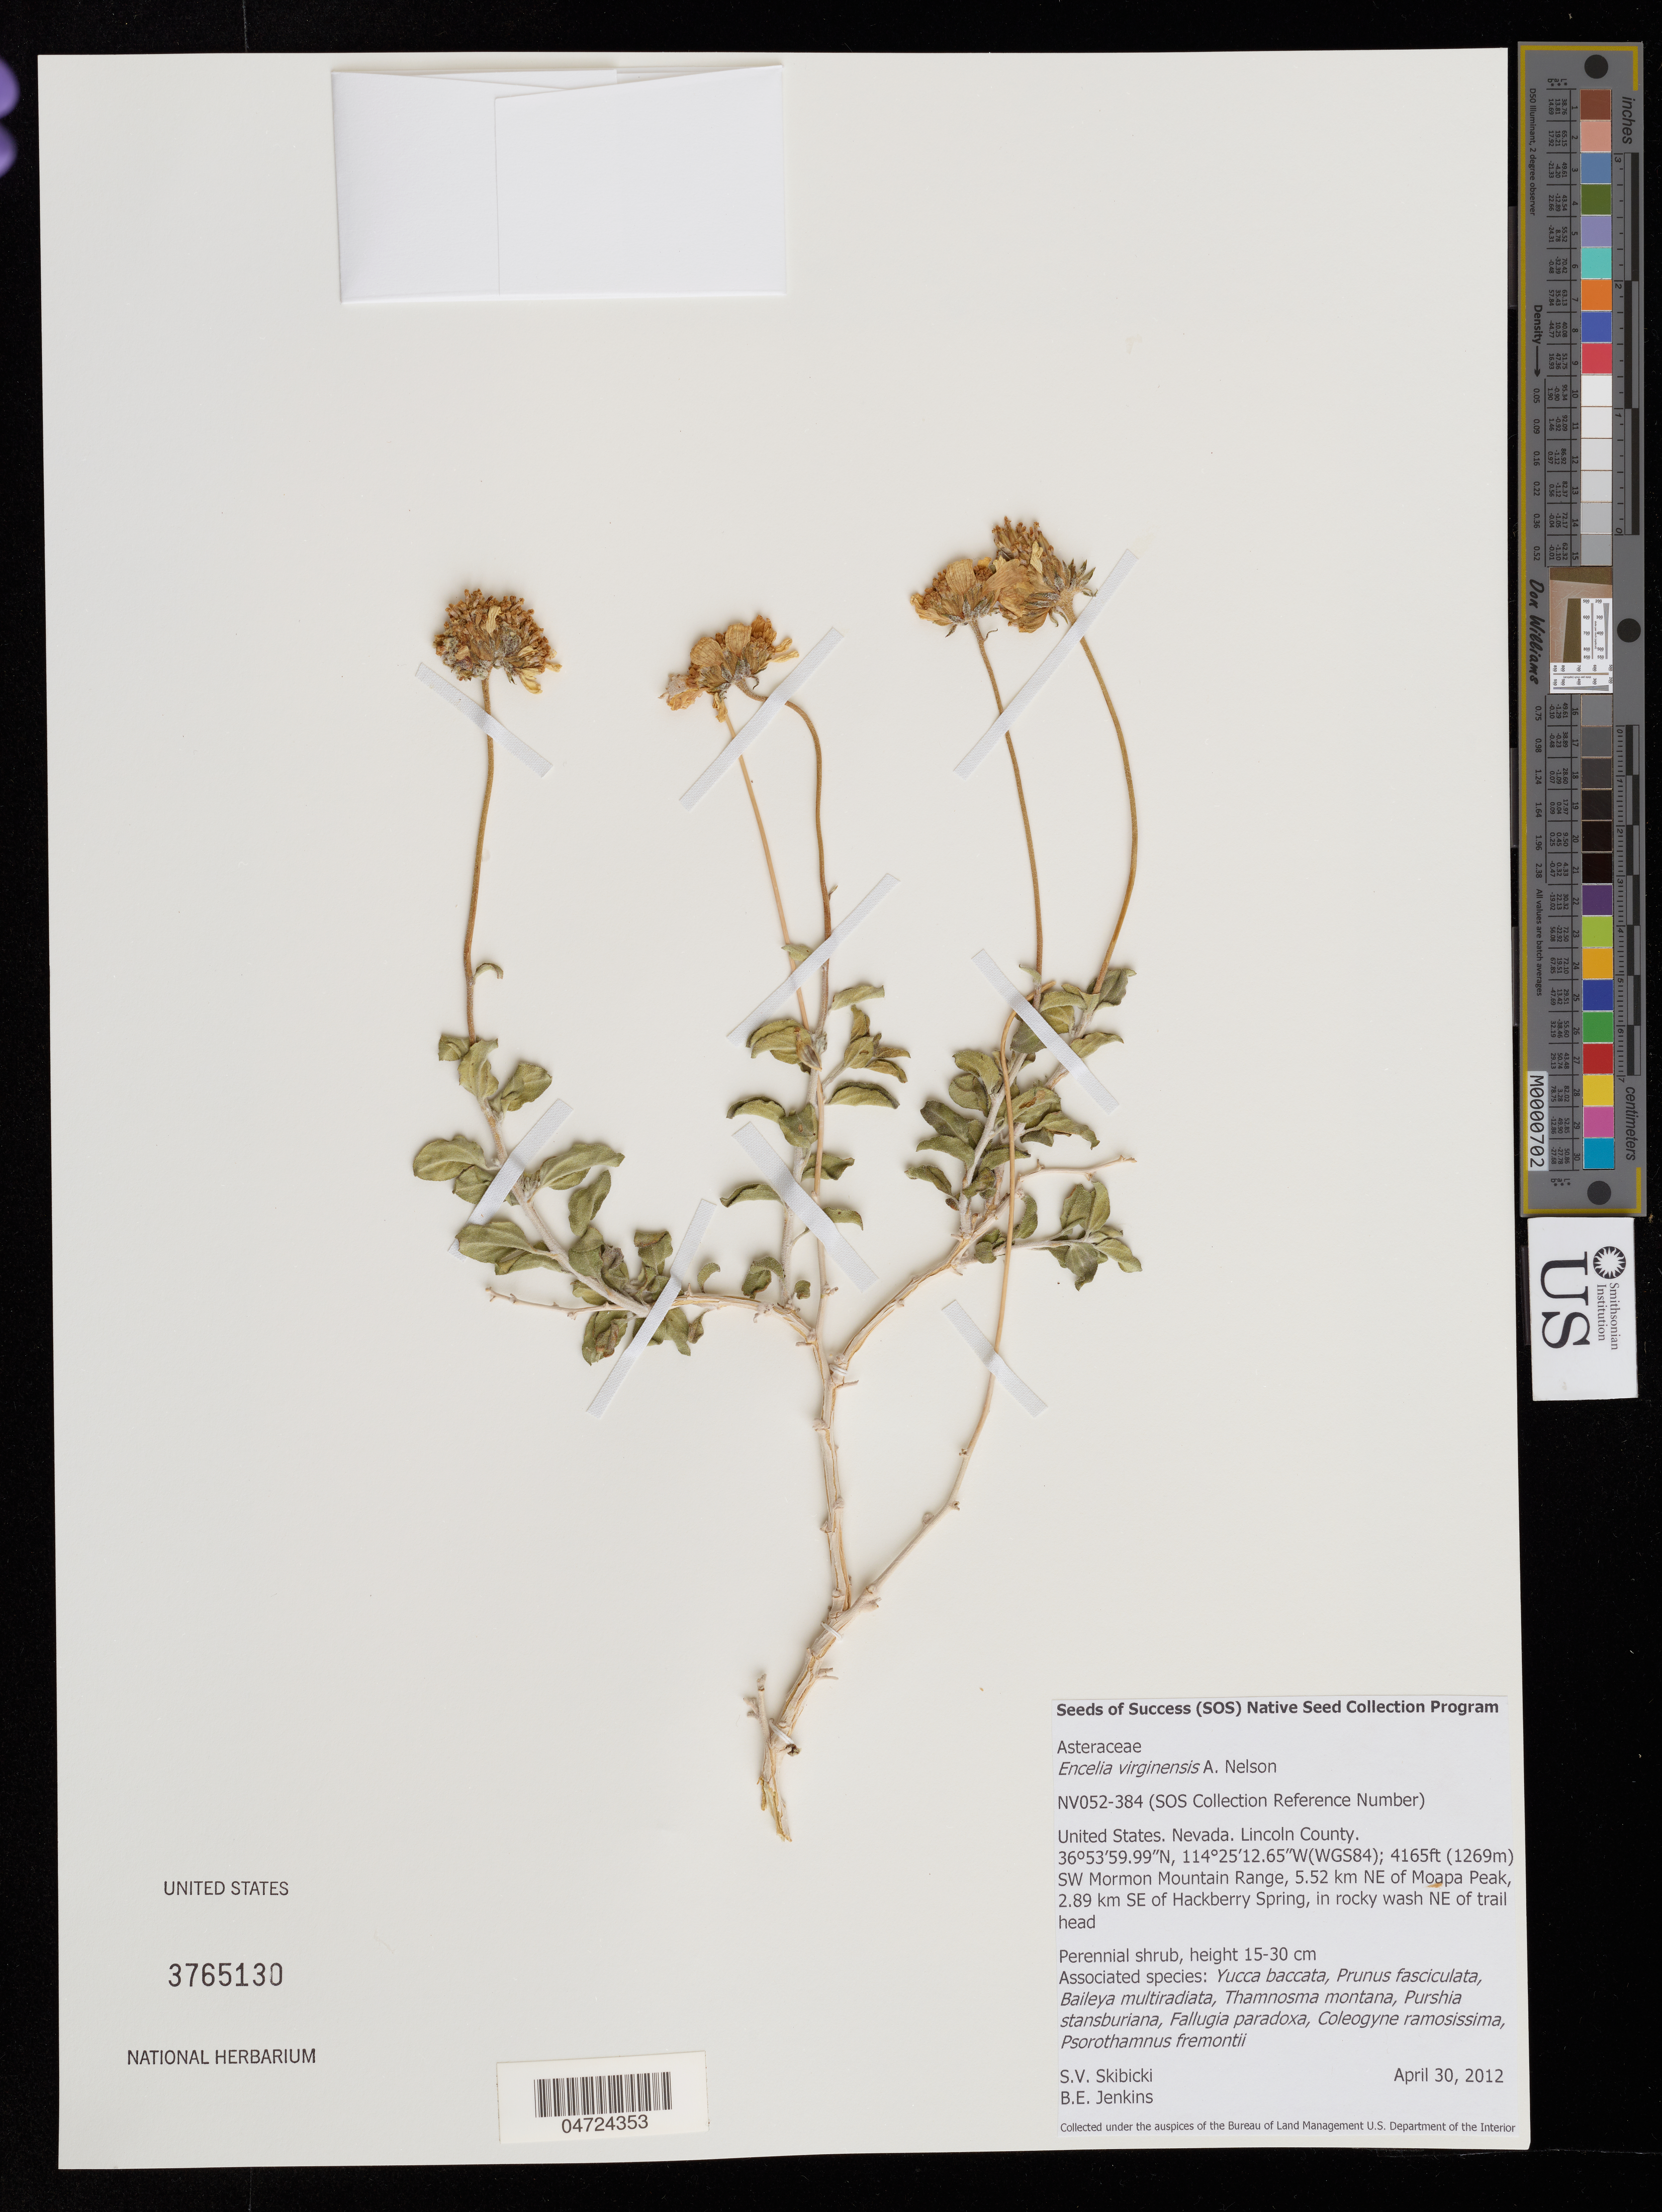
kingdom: Plantae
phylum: Tracheophyta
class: Magnoliopsida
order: Asterales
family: Asteraceae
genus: Encelia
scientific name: Encelia virginensis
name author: A. Nelson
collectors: S. Skibicki & B. Jenkins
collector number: NV052-384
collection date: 2012-04-30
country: United States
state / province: Nevada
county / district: Lincoln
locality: Lincoln County. SW Mormon Mountain Range, 5.52 km NE of Moapa Peak, 2.89 km SE of Hackberry Spring, in rocky wash NE of trail head.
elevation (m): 1269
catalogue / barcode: US 3765130